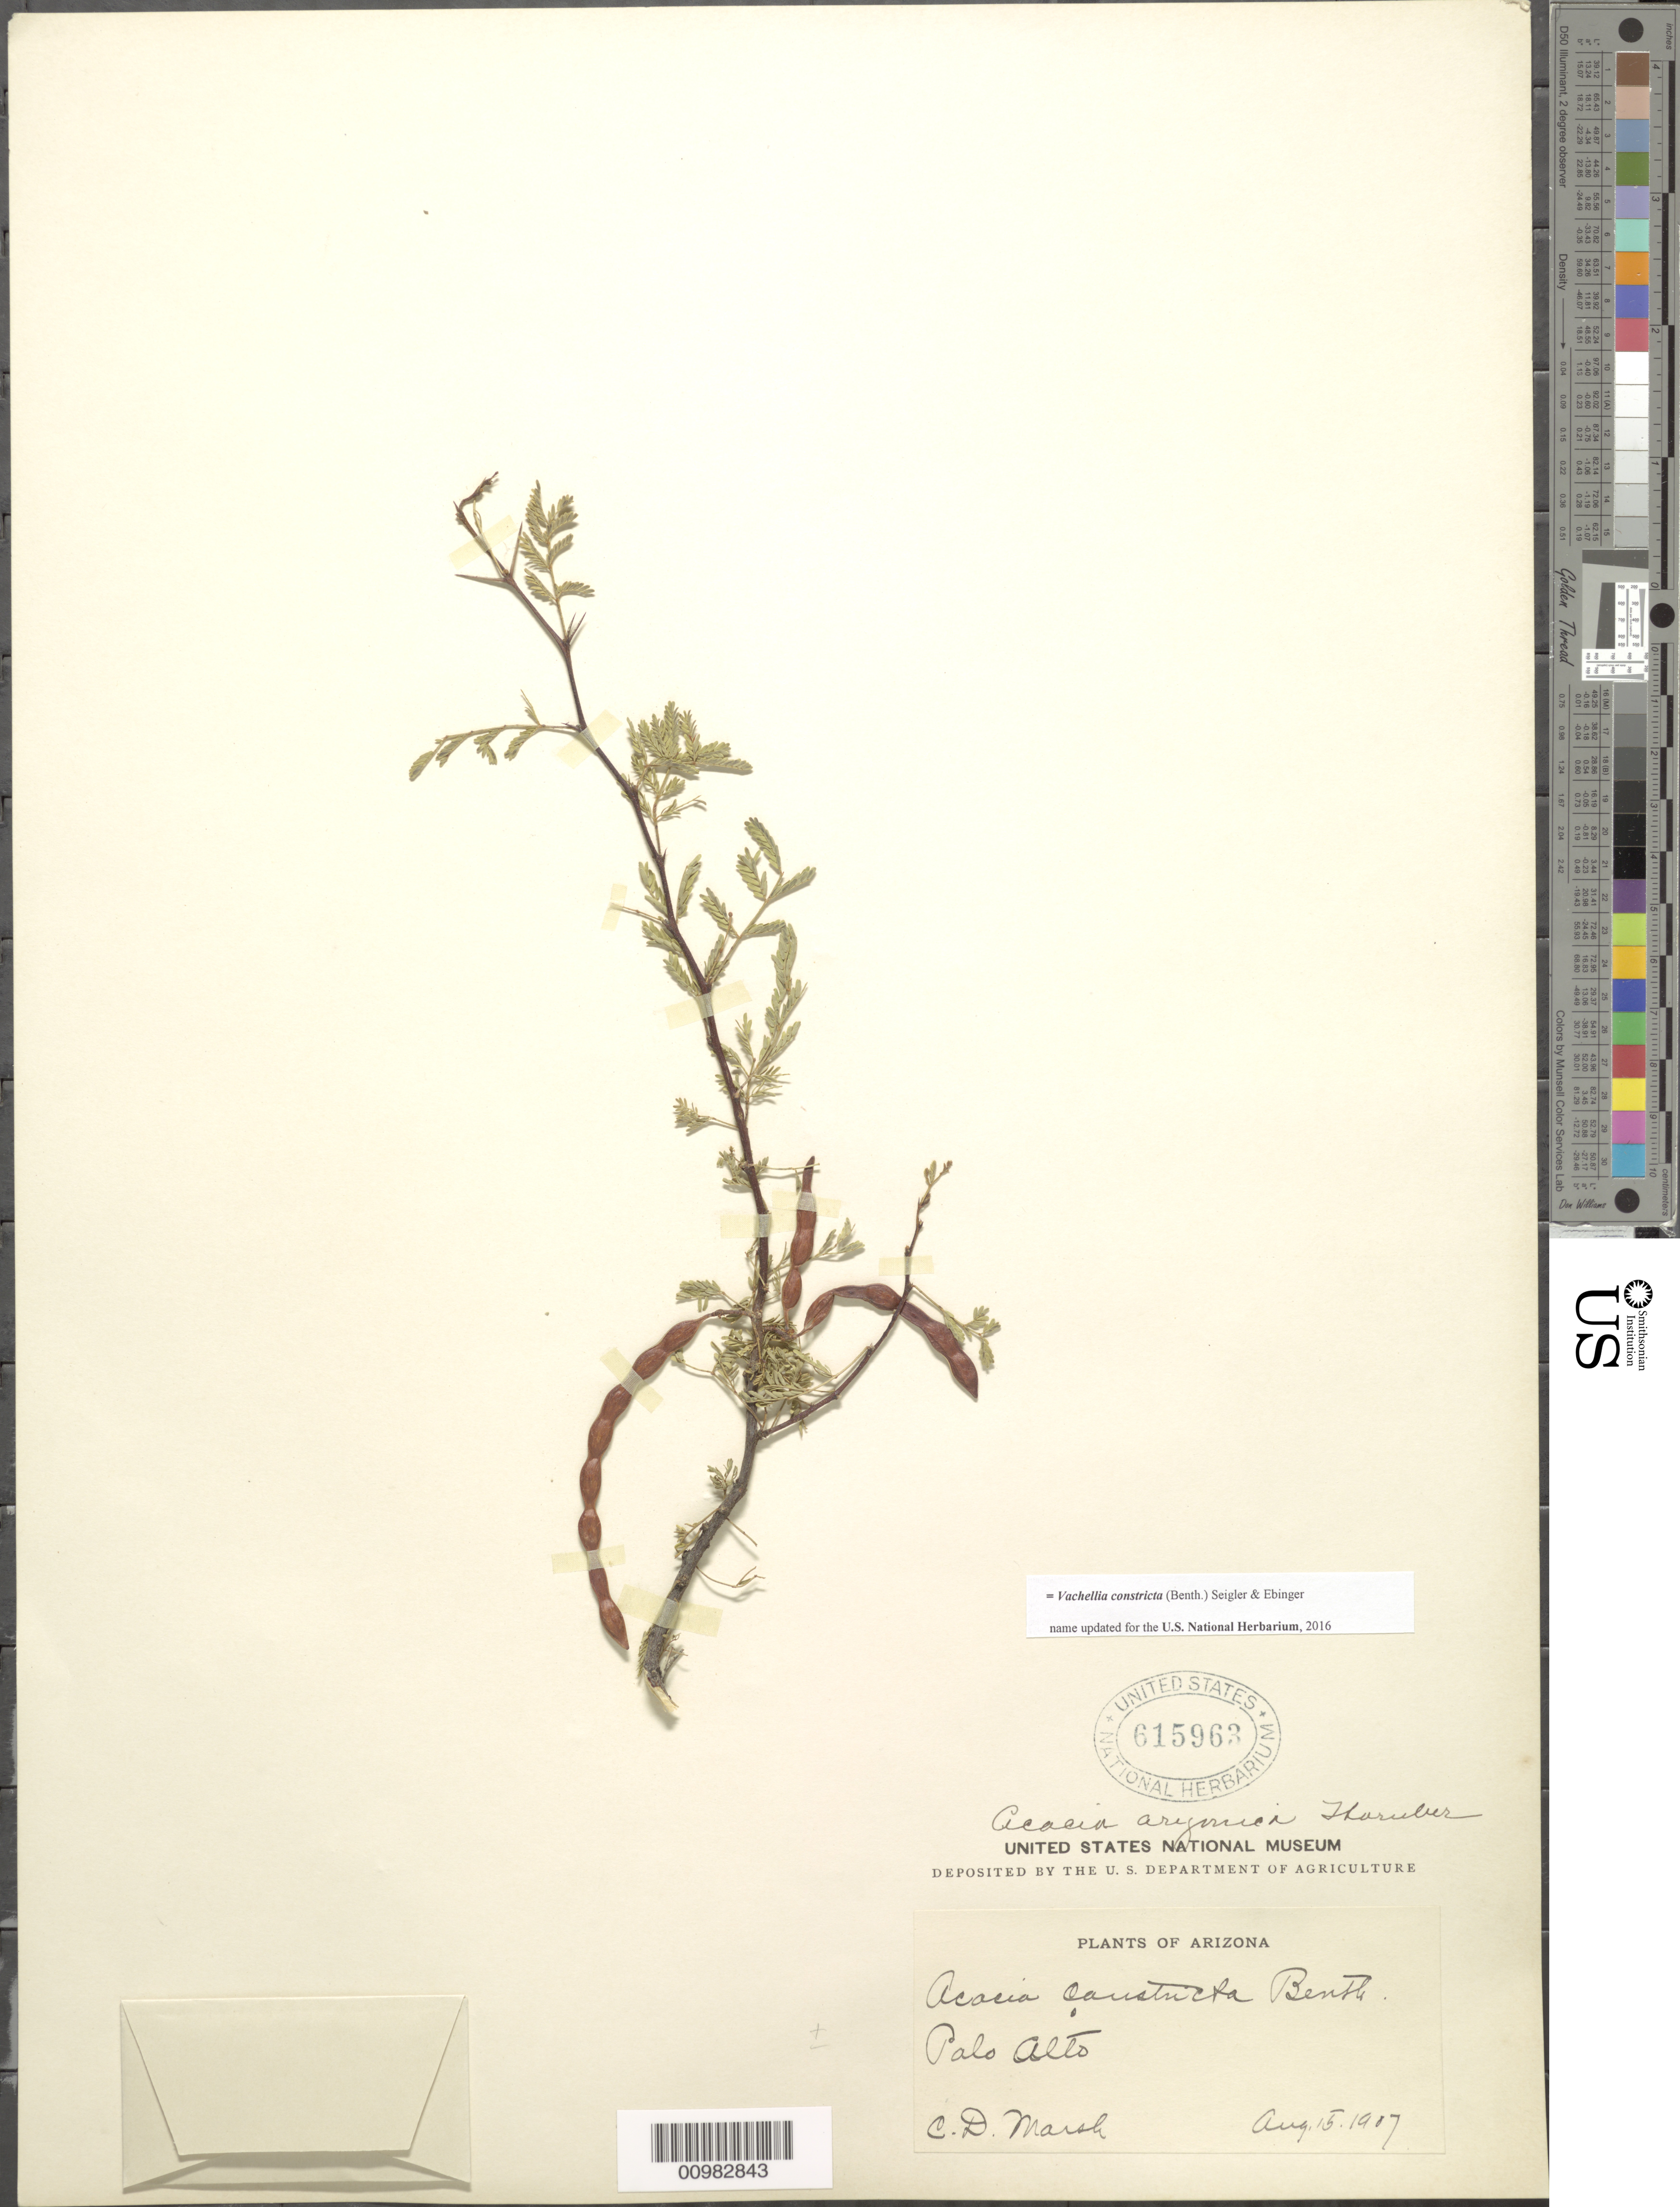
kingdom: Plantae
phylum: Tracheophyta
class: Magnoliopsida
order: Fabales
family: Fabaceae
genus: Vachellia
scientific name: Vachellia constricta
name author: (Benth.) Seigler & Ebinger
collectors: C. D. Marsh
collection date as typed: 15 Aug 1987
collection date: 1987-08-15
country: United States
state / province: Arizona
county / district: Pima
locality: Palo Alto.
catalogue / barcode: US 615963